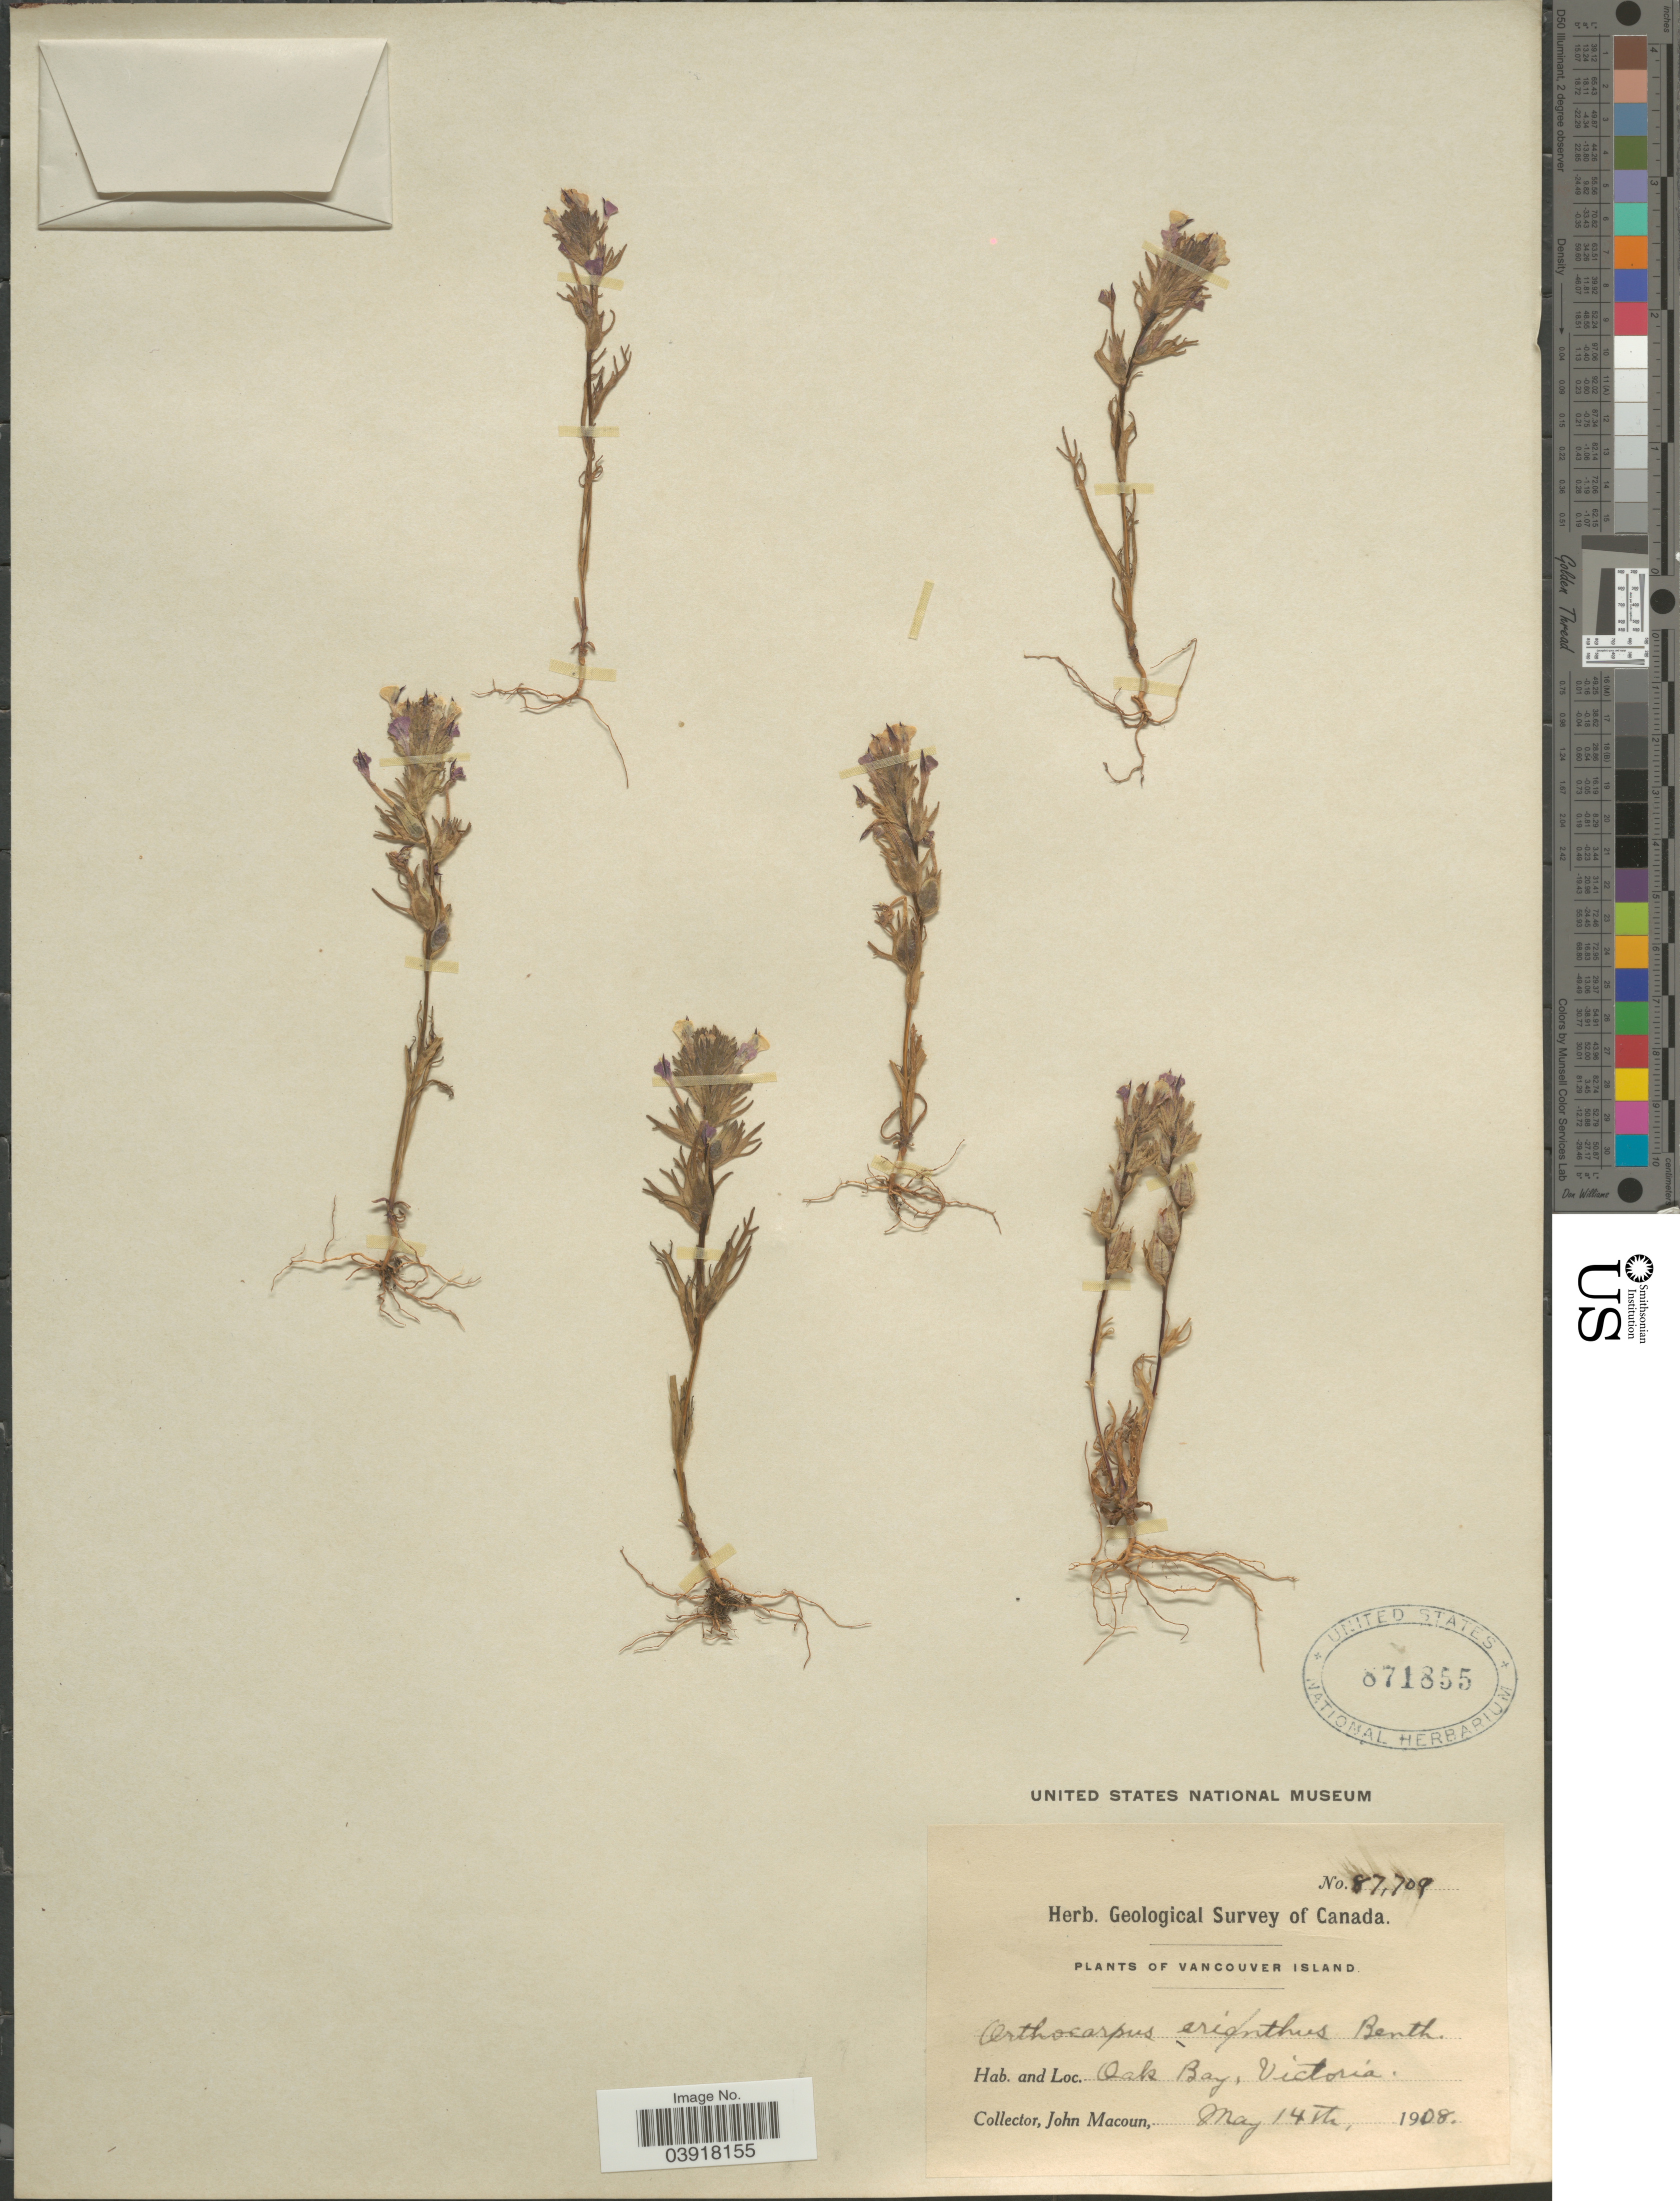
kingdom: Plantae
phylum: Tracheophyta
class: Magnoliopsida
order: Lamiales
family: Orobanchaceae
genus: Orthocarpus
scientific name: Orthocarpus sp.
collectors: J. Macoun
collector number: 87709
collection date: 1908-05-14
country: Canada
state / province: British Columbia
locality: Vancouver Island. Oak Bay, Victoria.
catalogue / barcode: US 871855